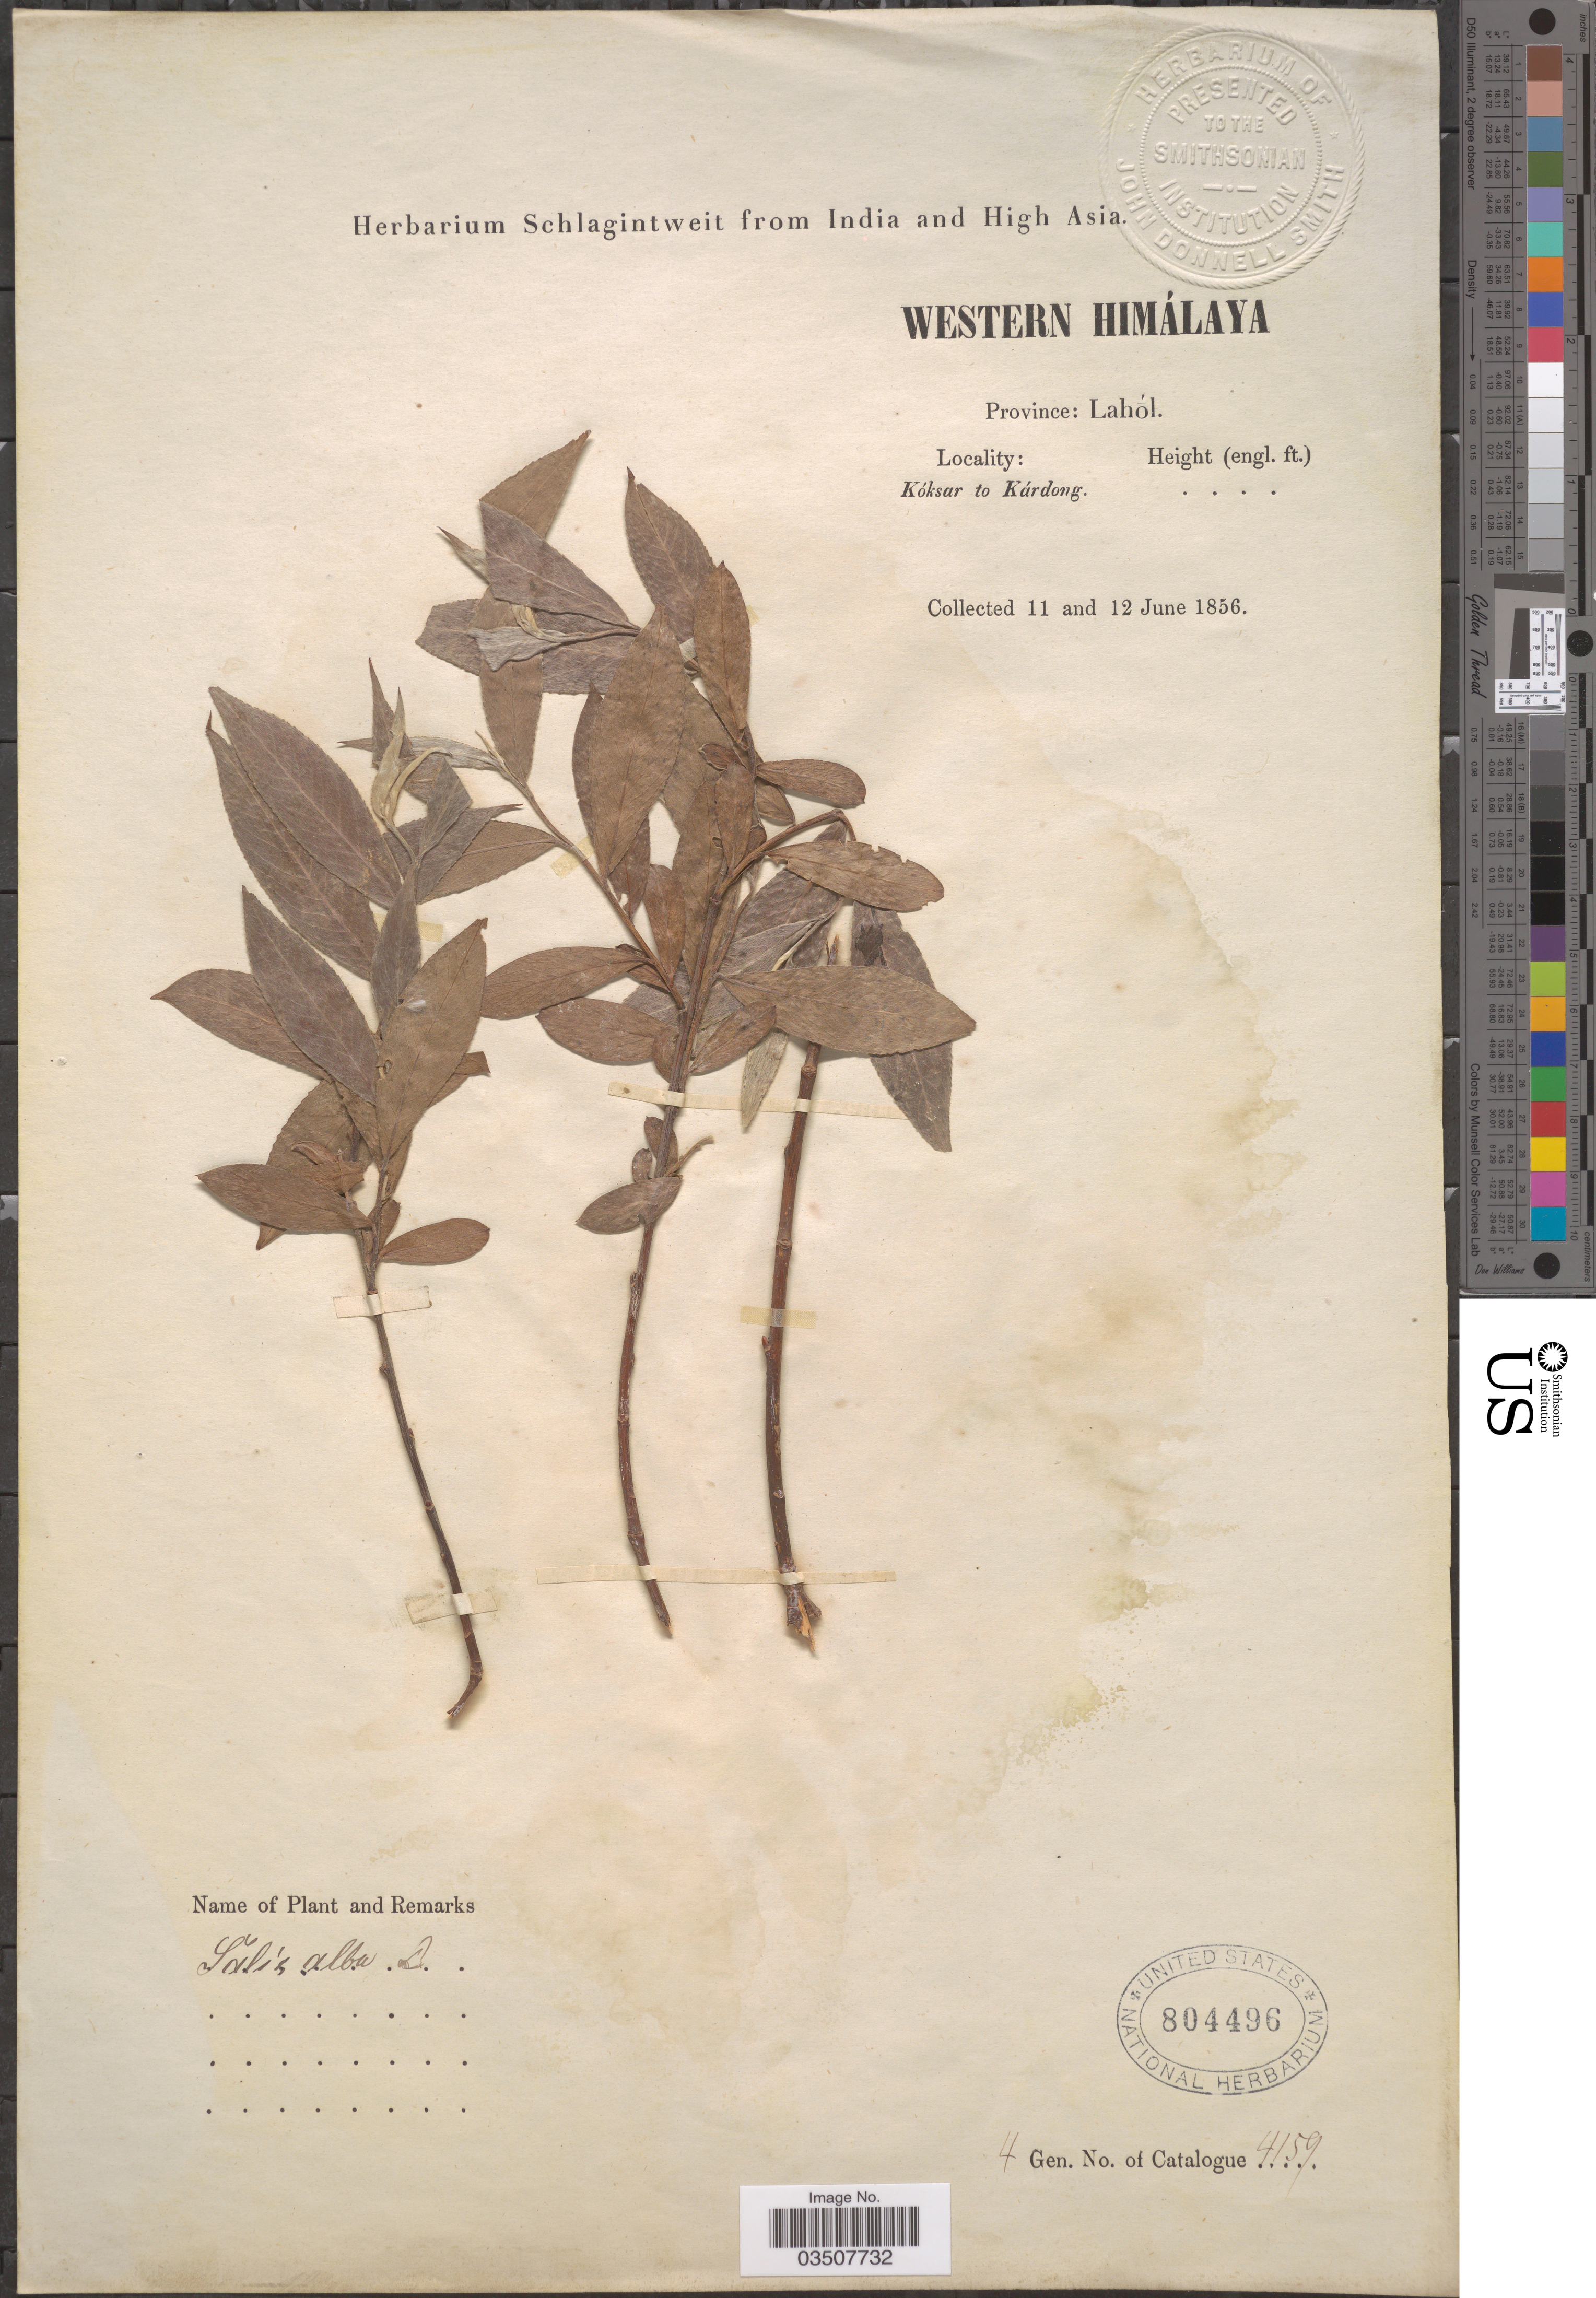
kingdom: Plantae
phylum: Tracheophyta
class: Magnoliopsida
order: Malpighiales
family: Salicaceae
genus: Salix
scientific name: Salix alba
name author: L.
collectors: ex herb. Schlagintweit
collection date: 1856-06-11/1856-06-12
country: India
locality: Western Himálaya. Province: Lahól. Kóksar to Kárdong.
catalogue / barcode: US 804496